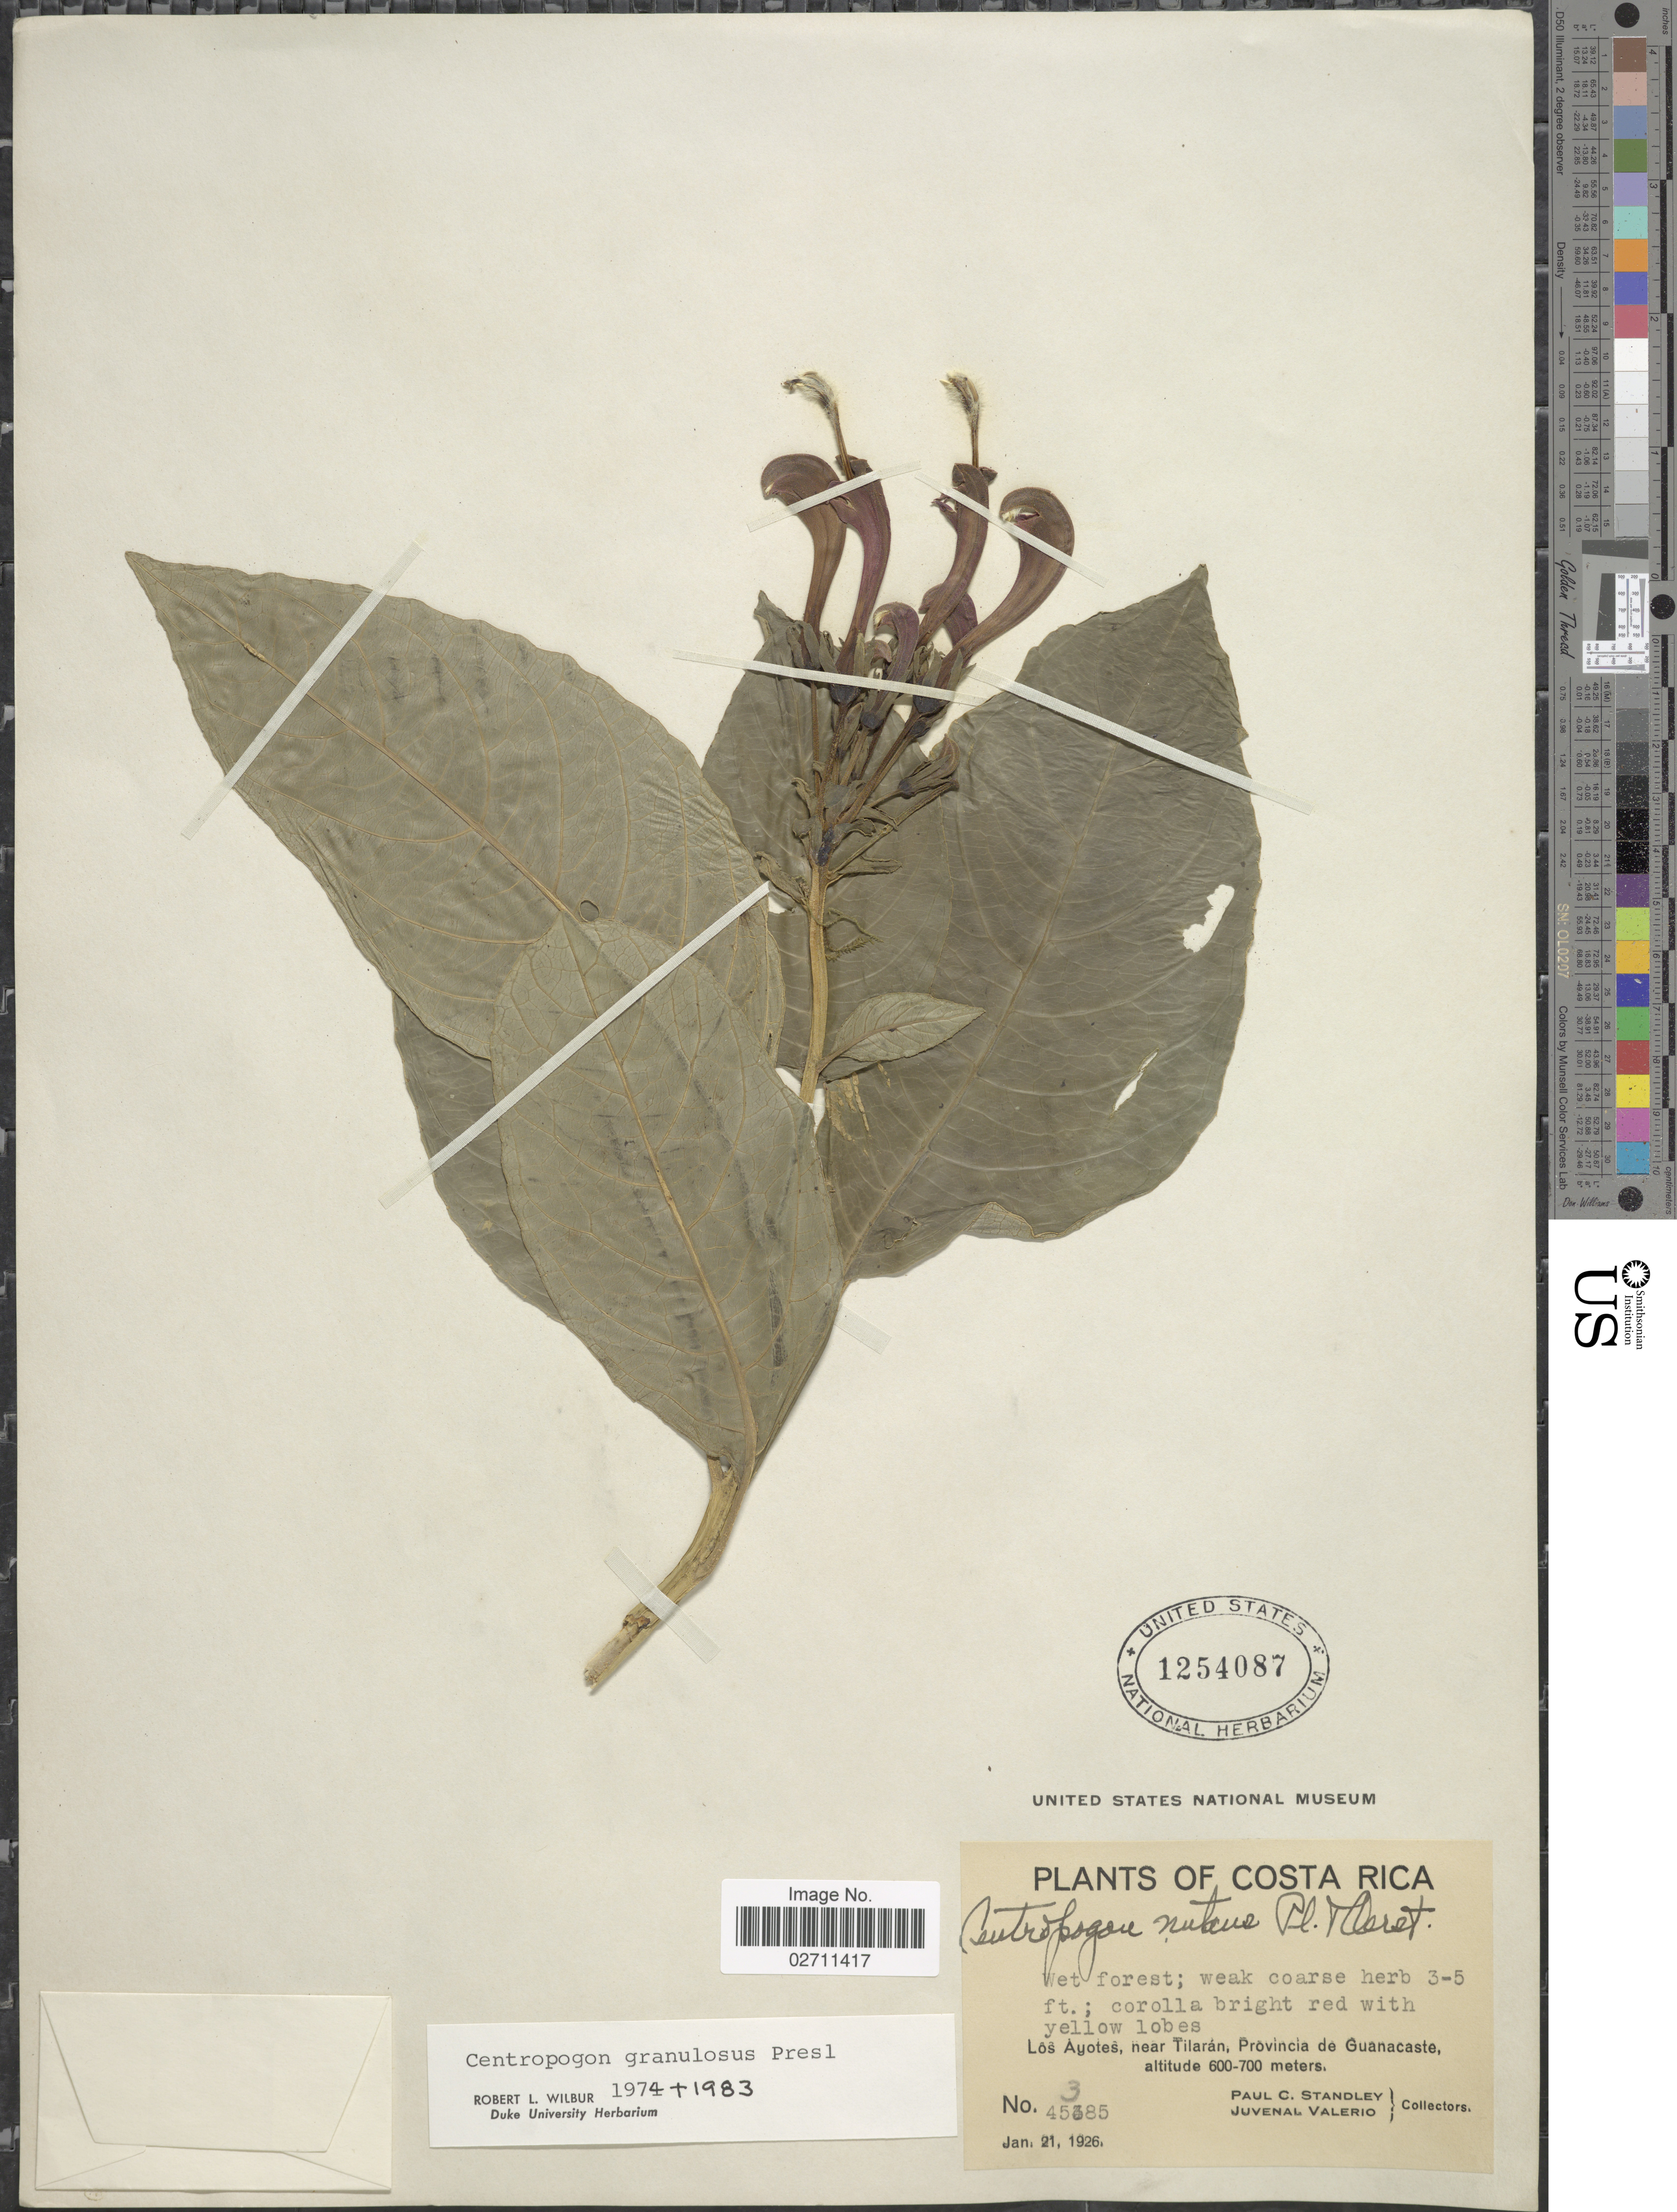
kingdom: Plantae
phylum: Tracheophyta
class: Magnoliopsida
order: Asterales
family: Campanulaceae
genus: Centropogon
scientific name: Centropogon granulosus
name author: C. Presl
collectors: P. C. Standley & J. Valerio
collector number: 45385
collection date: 1926-01-21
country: Costa Rica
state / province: Guanacaste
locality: Los Ayotes, near Tilaran.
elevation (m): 600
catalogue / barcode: US 1254087